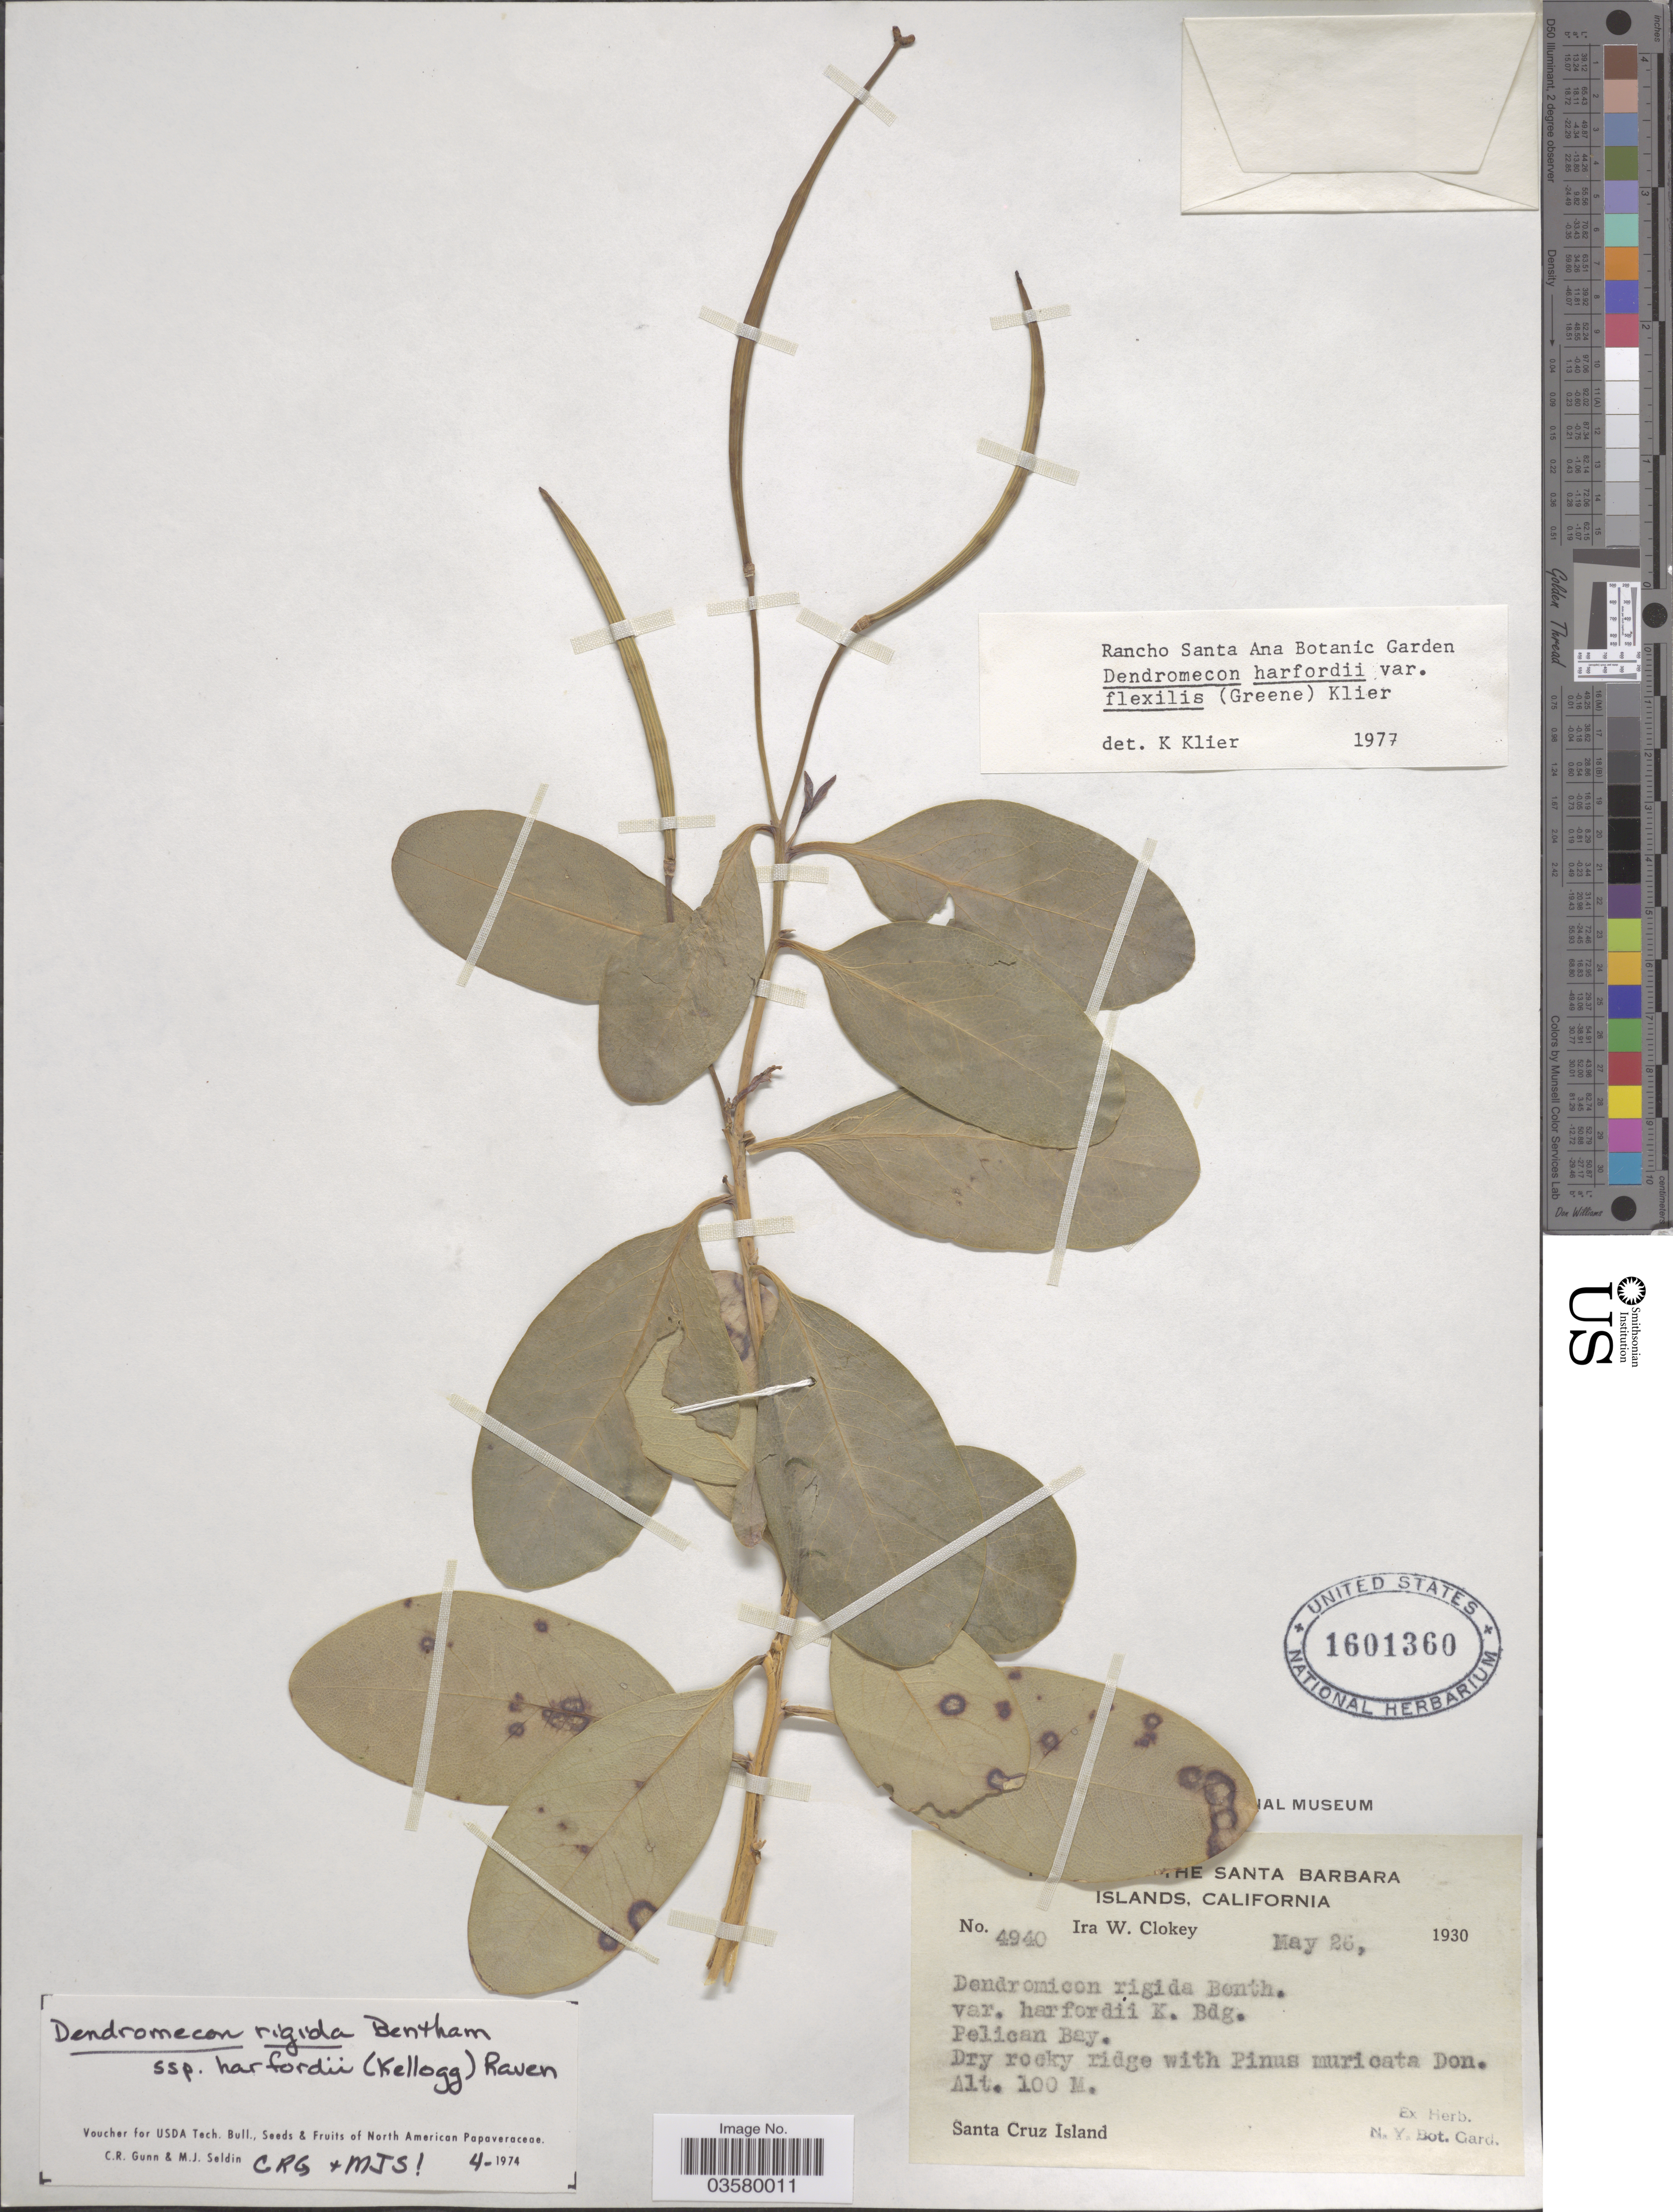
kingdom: Plantae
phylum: Tracheophyta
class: Magnoliopsida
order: Ranunculales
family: Papaveraceae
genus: Dendromecon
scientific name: Dendromecon rigida subsp. harfordii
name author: (Kellog) P.H. Raven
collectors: I. W. Clokey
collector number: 4940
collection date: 1930-05-26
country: United States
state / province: California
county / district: Santa Barbara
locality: The Santa Barbara Islands. Pelican Bay. Santa Cruz Island.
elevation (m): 100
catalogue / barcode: US 1601360